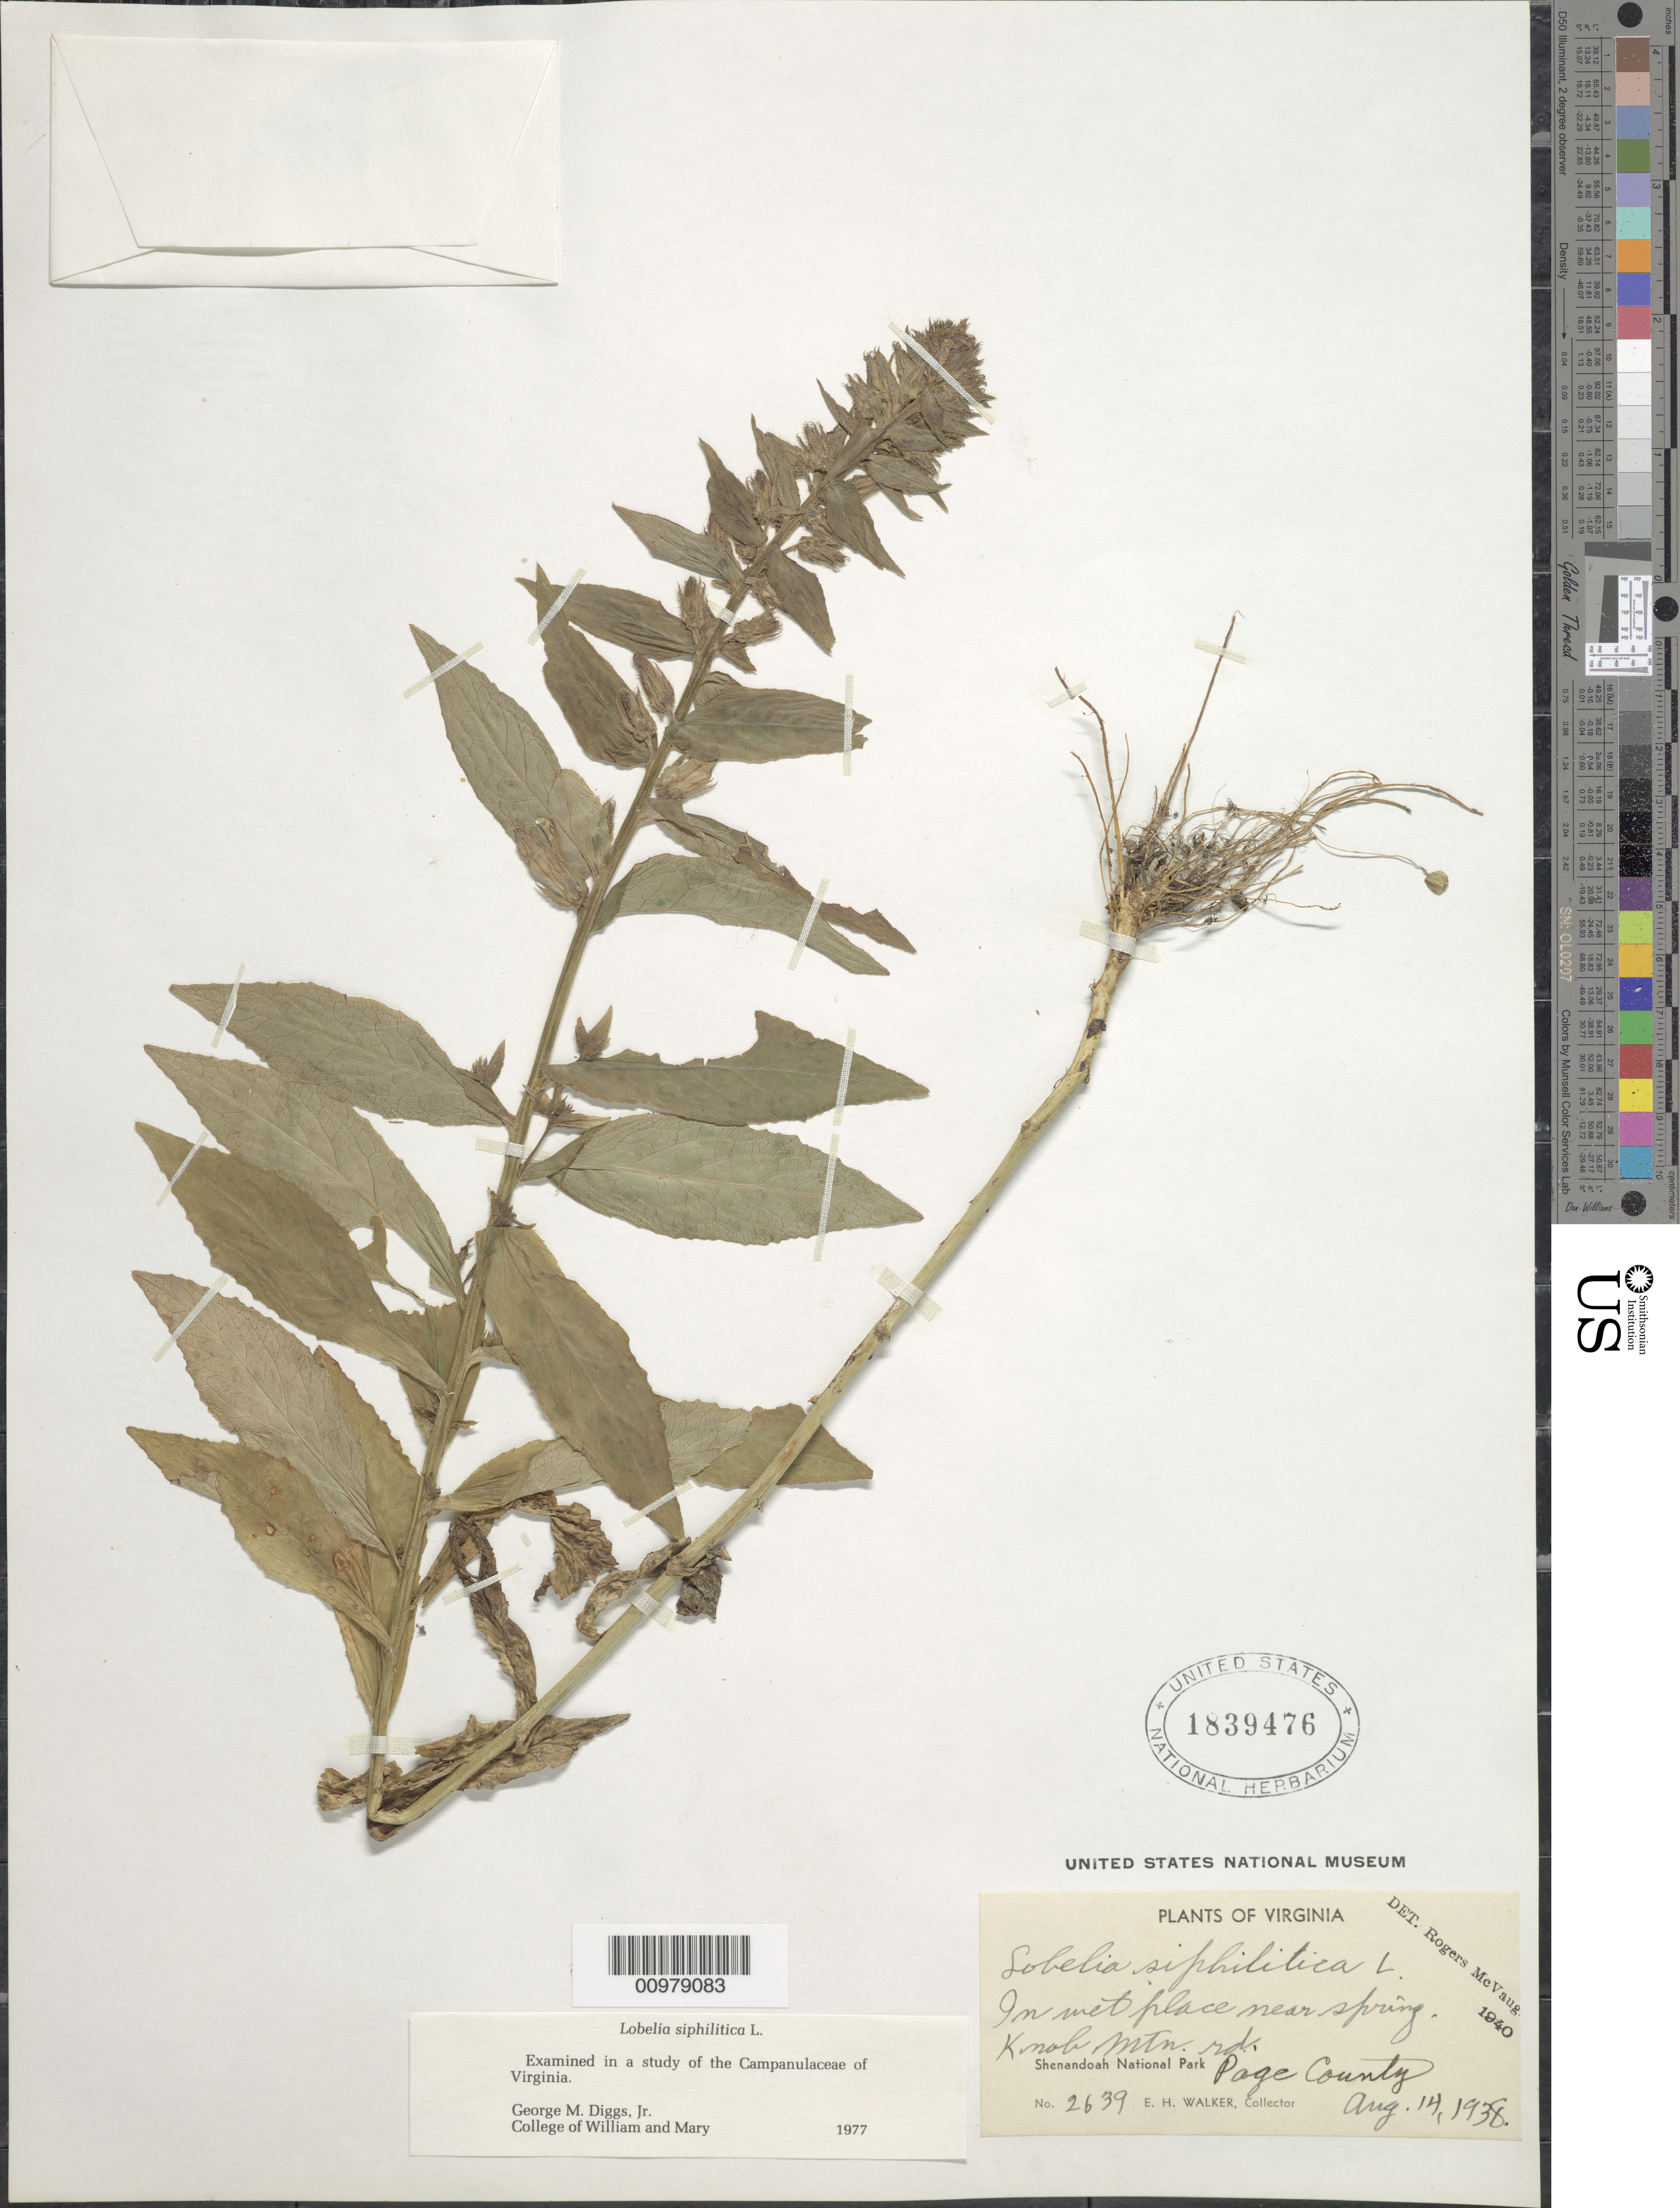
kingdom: Plantae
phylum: Tracheophyta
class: Magnoliopsida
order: Asterales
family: Campanulaceae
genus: Lobelia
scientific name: Lobelia siphilitica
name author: L.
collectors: E. H. Walker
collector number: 2639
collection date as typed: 14 Aug 1938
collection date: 1938-08-14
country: United States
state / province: Virginia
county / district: Page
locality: Knob Mtn, Shenandoah National Park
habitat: in wet place near spring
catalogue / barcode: US 1839476